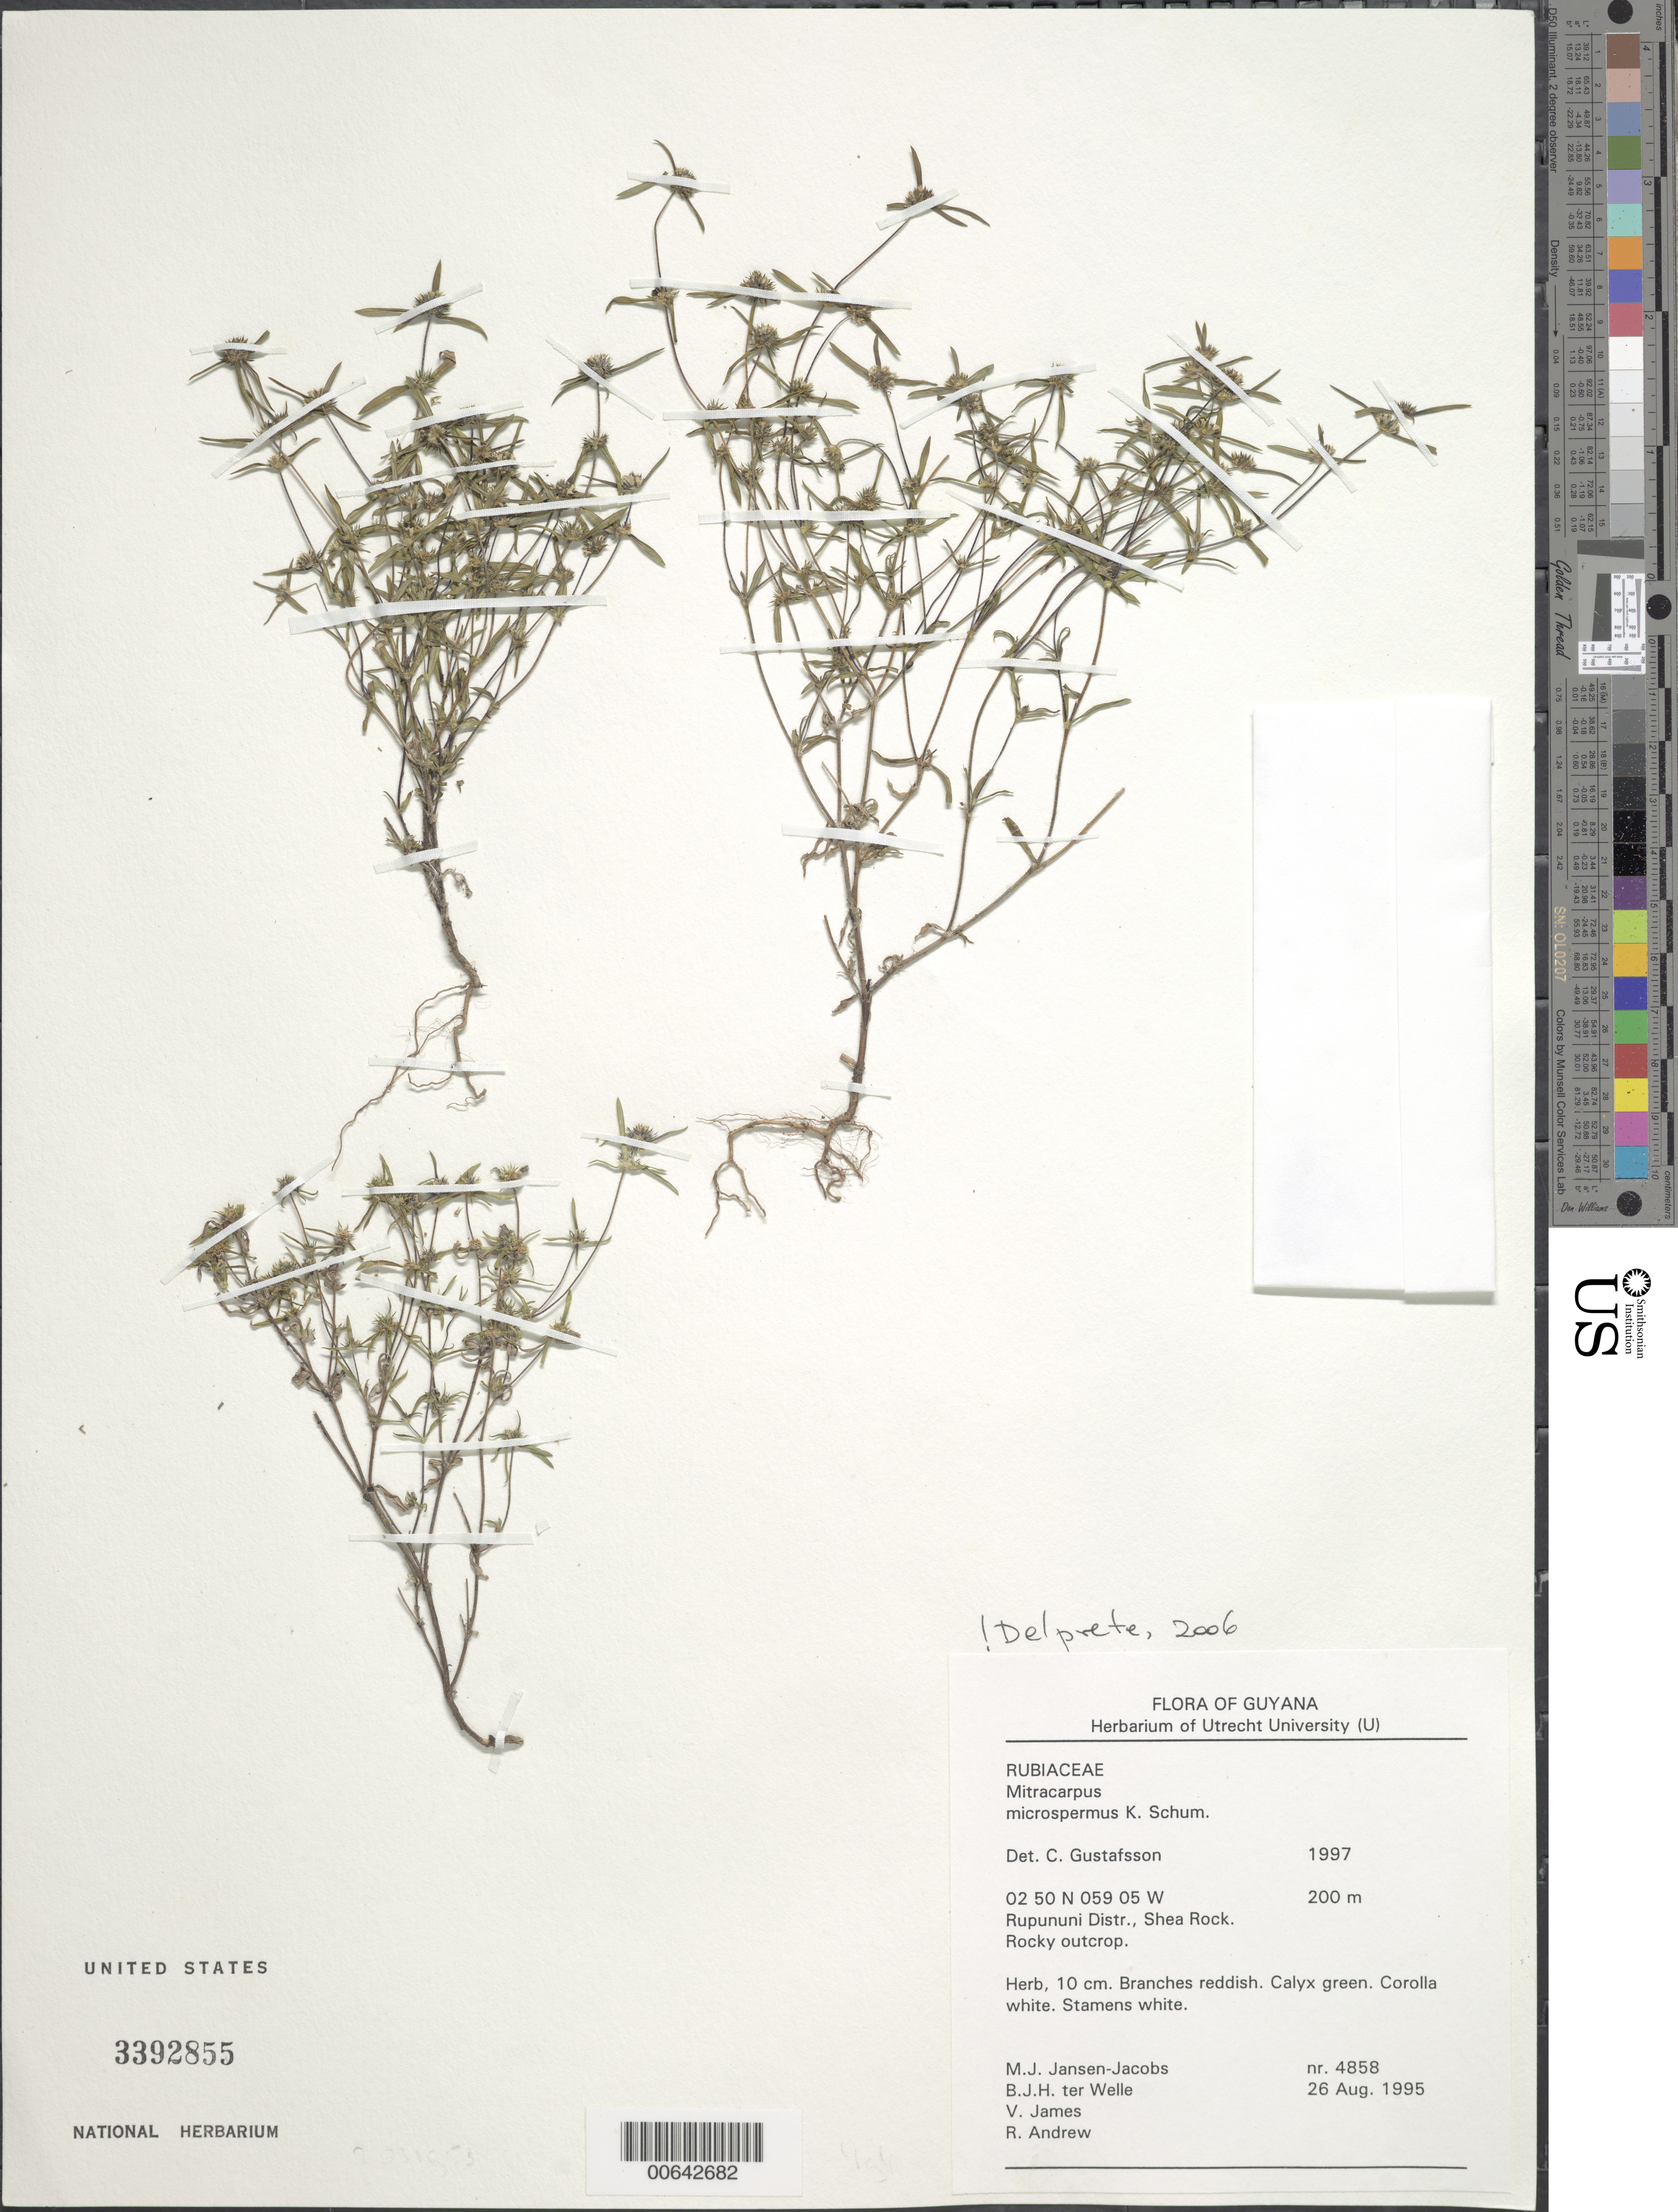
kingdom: Plantae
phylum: Tracheophyta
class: Magnoliopsida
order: Gentianales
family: Rubiaceae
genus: Mitracarpus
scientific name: Mitracarpus microspermus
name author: K. Schum.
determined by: Delprete, P. G., Herb. de Guyane Cay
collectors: M. J. Jansen-Jacobs, B. Welle, V. James & R. Andrew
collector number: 4858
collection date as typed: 26-Aug-95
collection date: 1995-08-26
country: Guyana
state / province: U. Takutu-U. Essequibo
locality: Shea Rock, Rupununi Dist.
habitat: Rocky outcrop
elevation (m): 200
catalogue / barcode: US 3392855